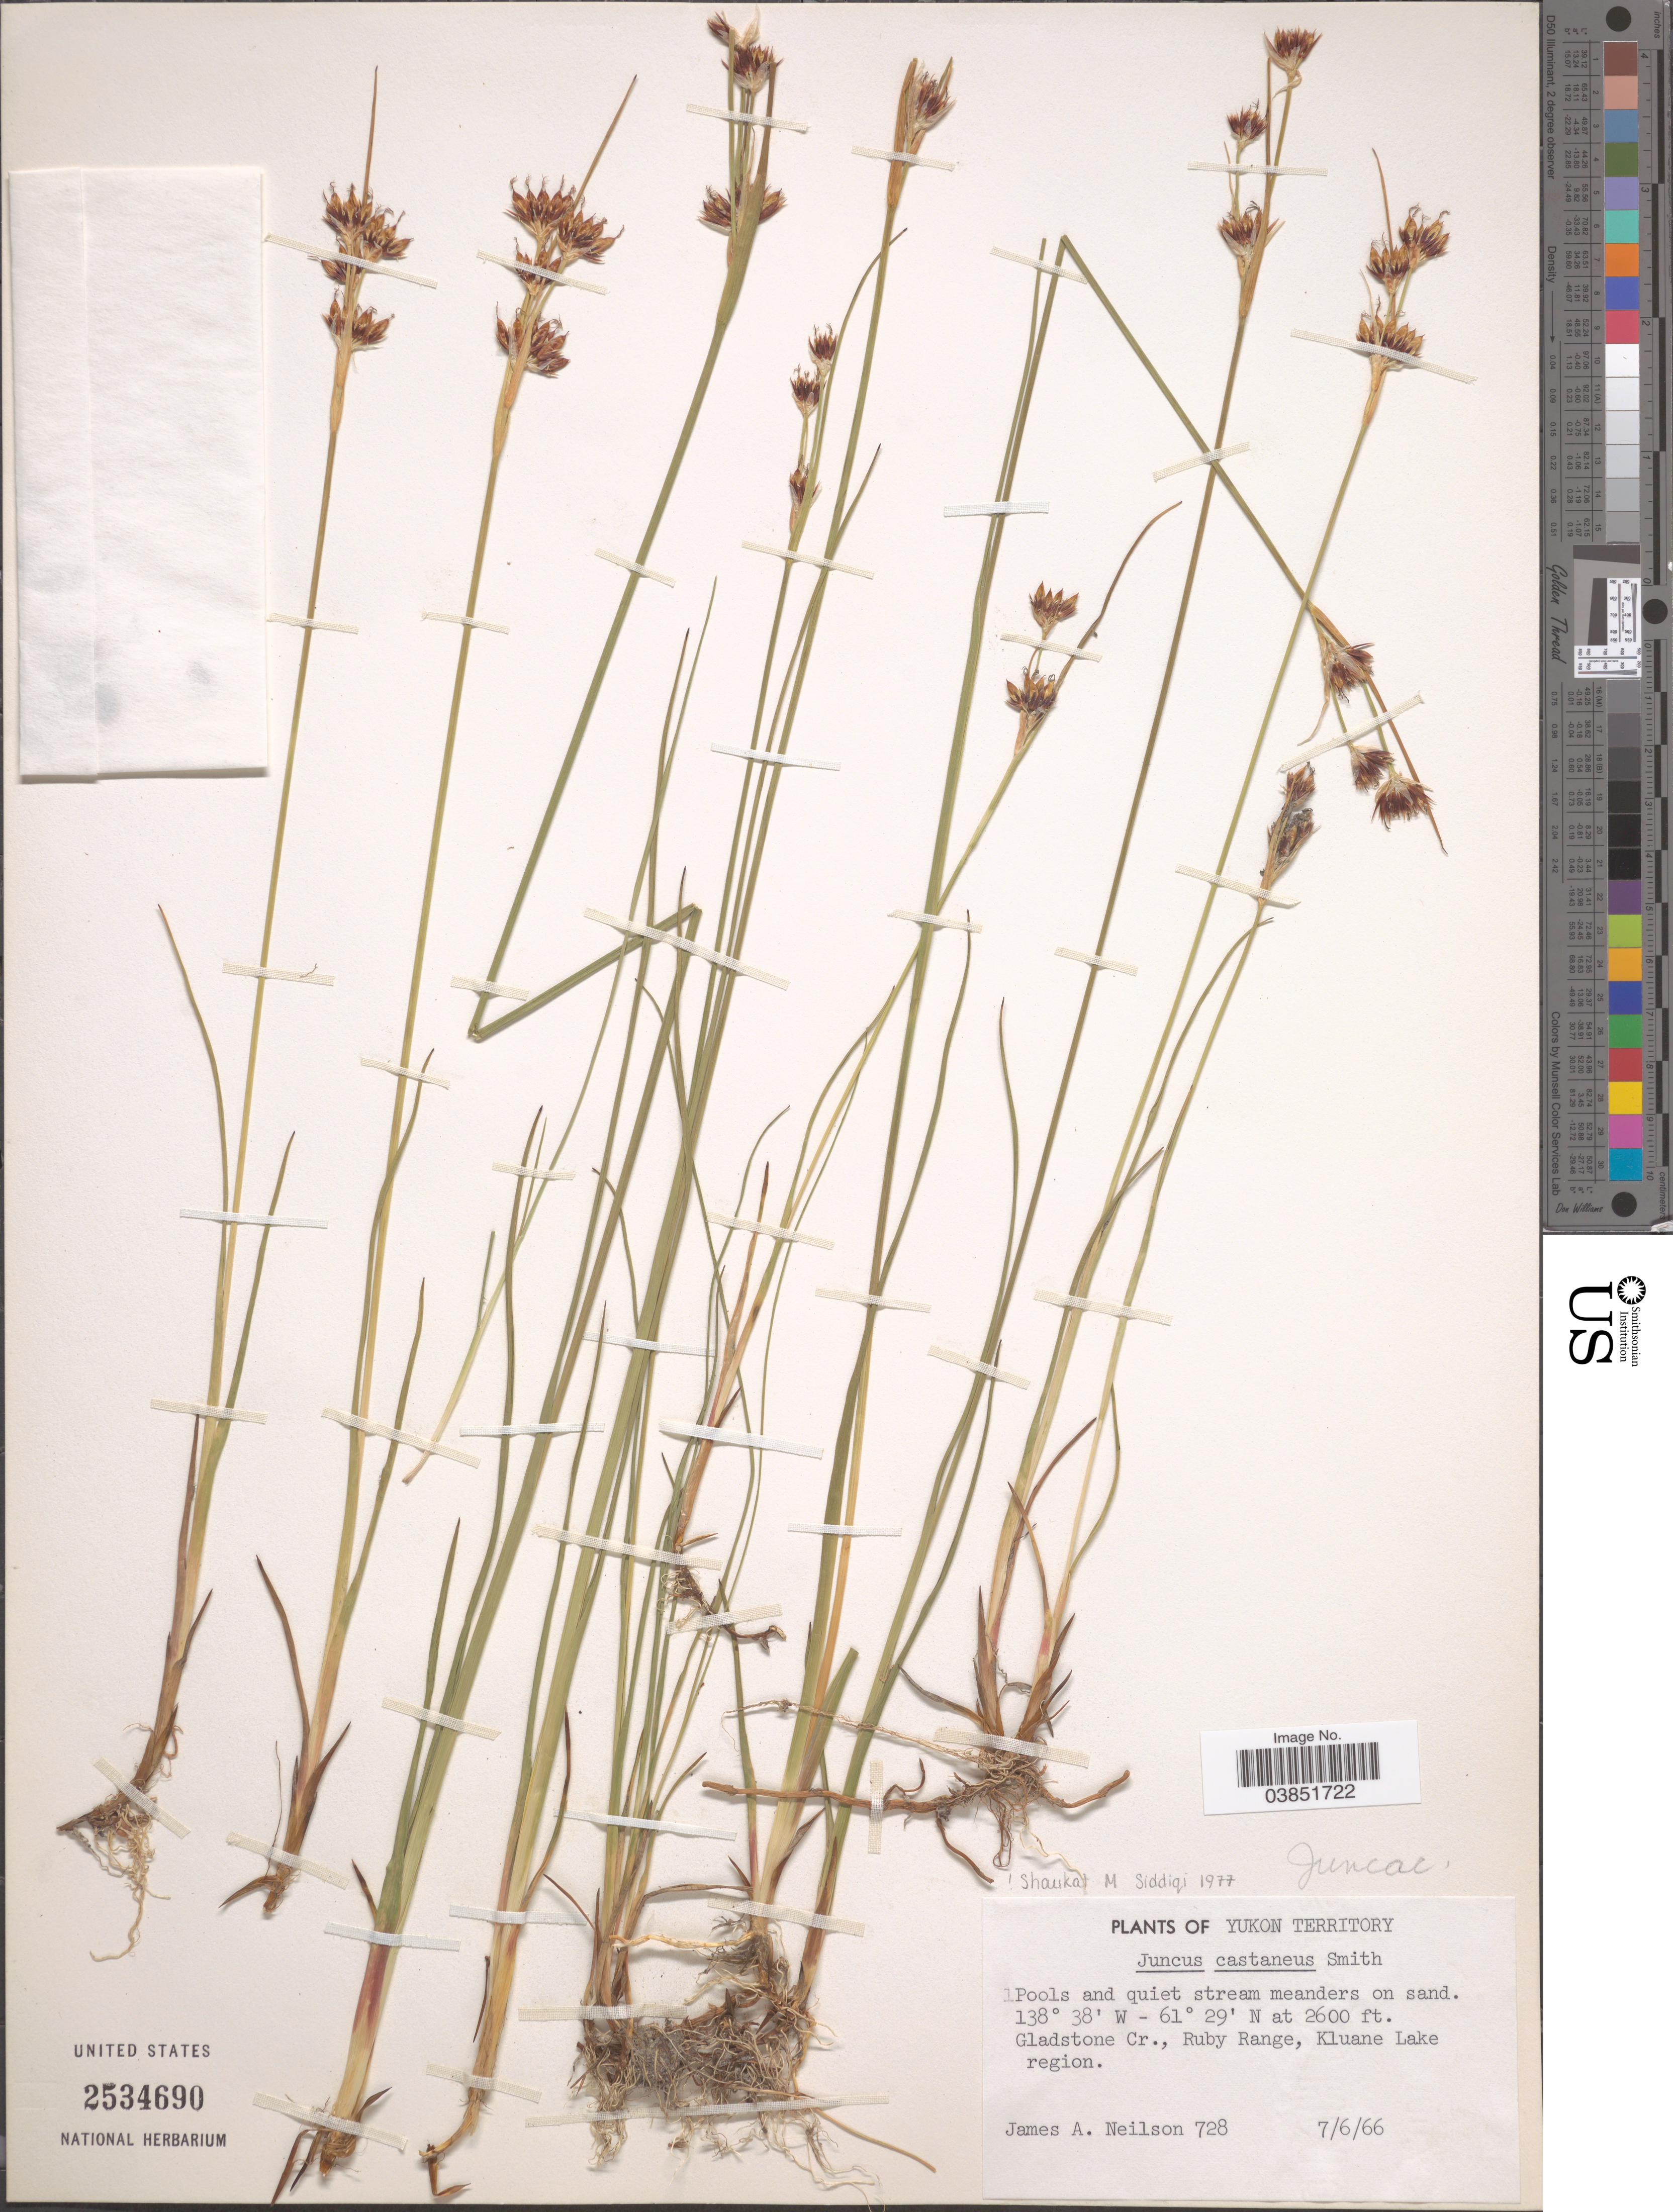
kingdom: Plantae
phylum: Tracheophyta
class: Liliopsida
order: Poales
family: Juncaceae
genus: Juncus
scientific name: Juncus castaneus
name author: Sm.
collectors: J. Neilson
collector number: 728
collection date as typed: Transcribed d/m/y: 7/6/66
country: Canada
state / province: Yukon Territory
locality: Gladstone Cr., Ruby Range, Kluane Lake region.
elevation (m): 792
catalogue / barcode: US 2534690